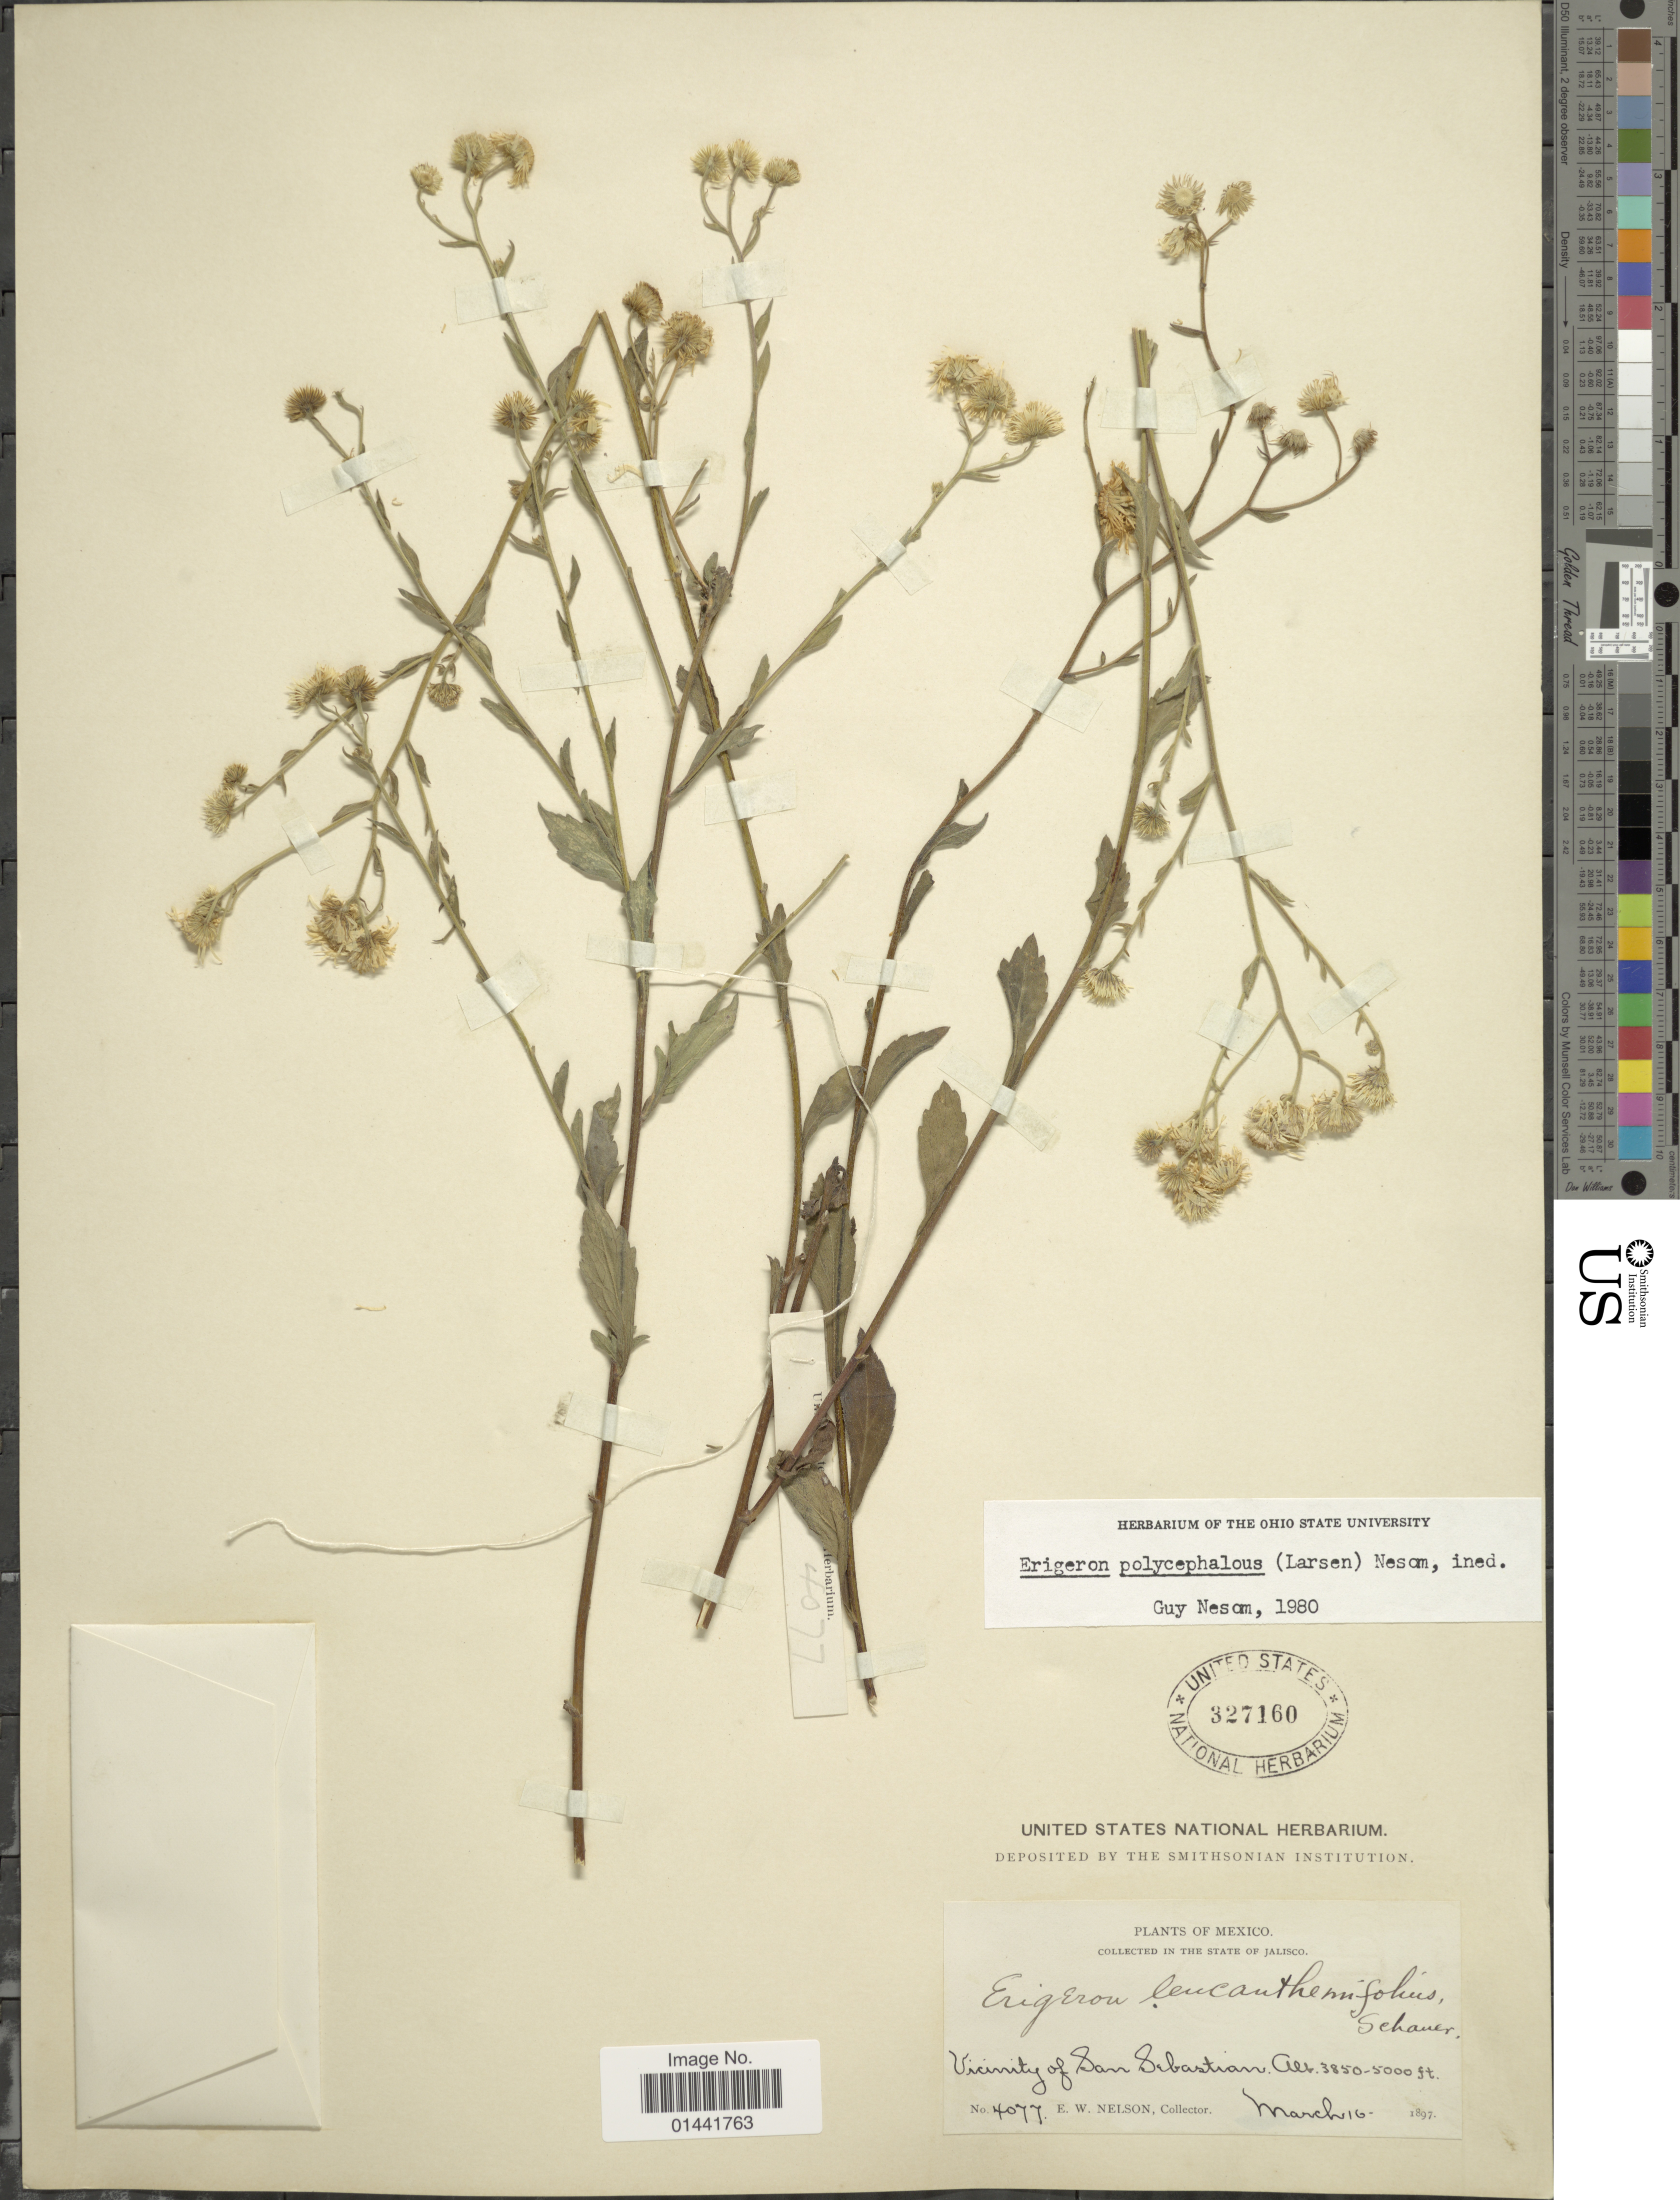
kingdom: Plantae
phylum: Tracheophyta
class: Magnoliopsida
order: Asterales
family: Asteraceae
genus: Erigeron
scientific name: Erigeron polycephalus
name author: (Larsen) G.L. Nesom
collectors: E. W. Nelson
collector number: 4077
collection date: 1897-03-16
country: Mexico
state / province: Jalisco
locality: Vicinity of San Sebastian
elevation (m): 1173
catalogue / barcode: US 327160